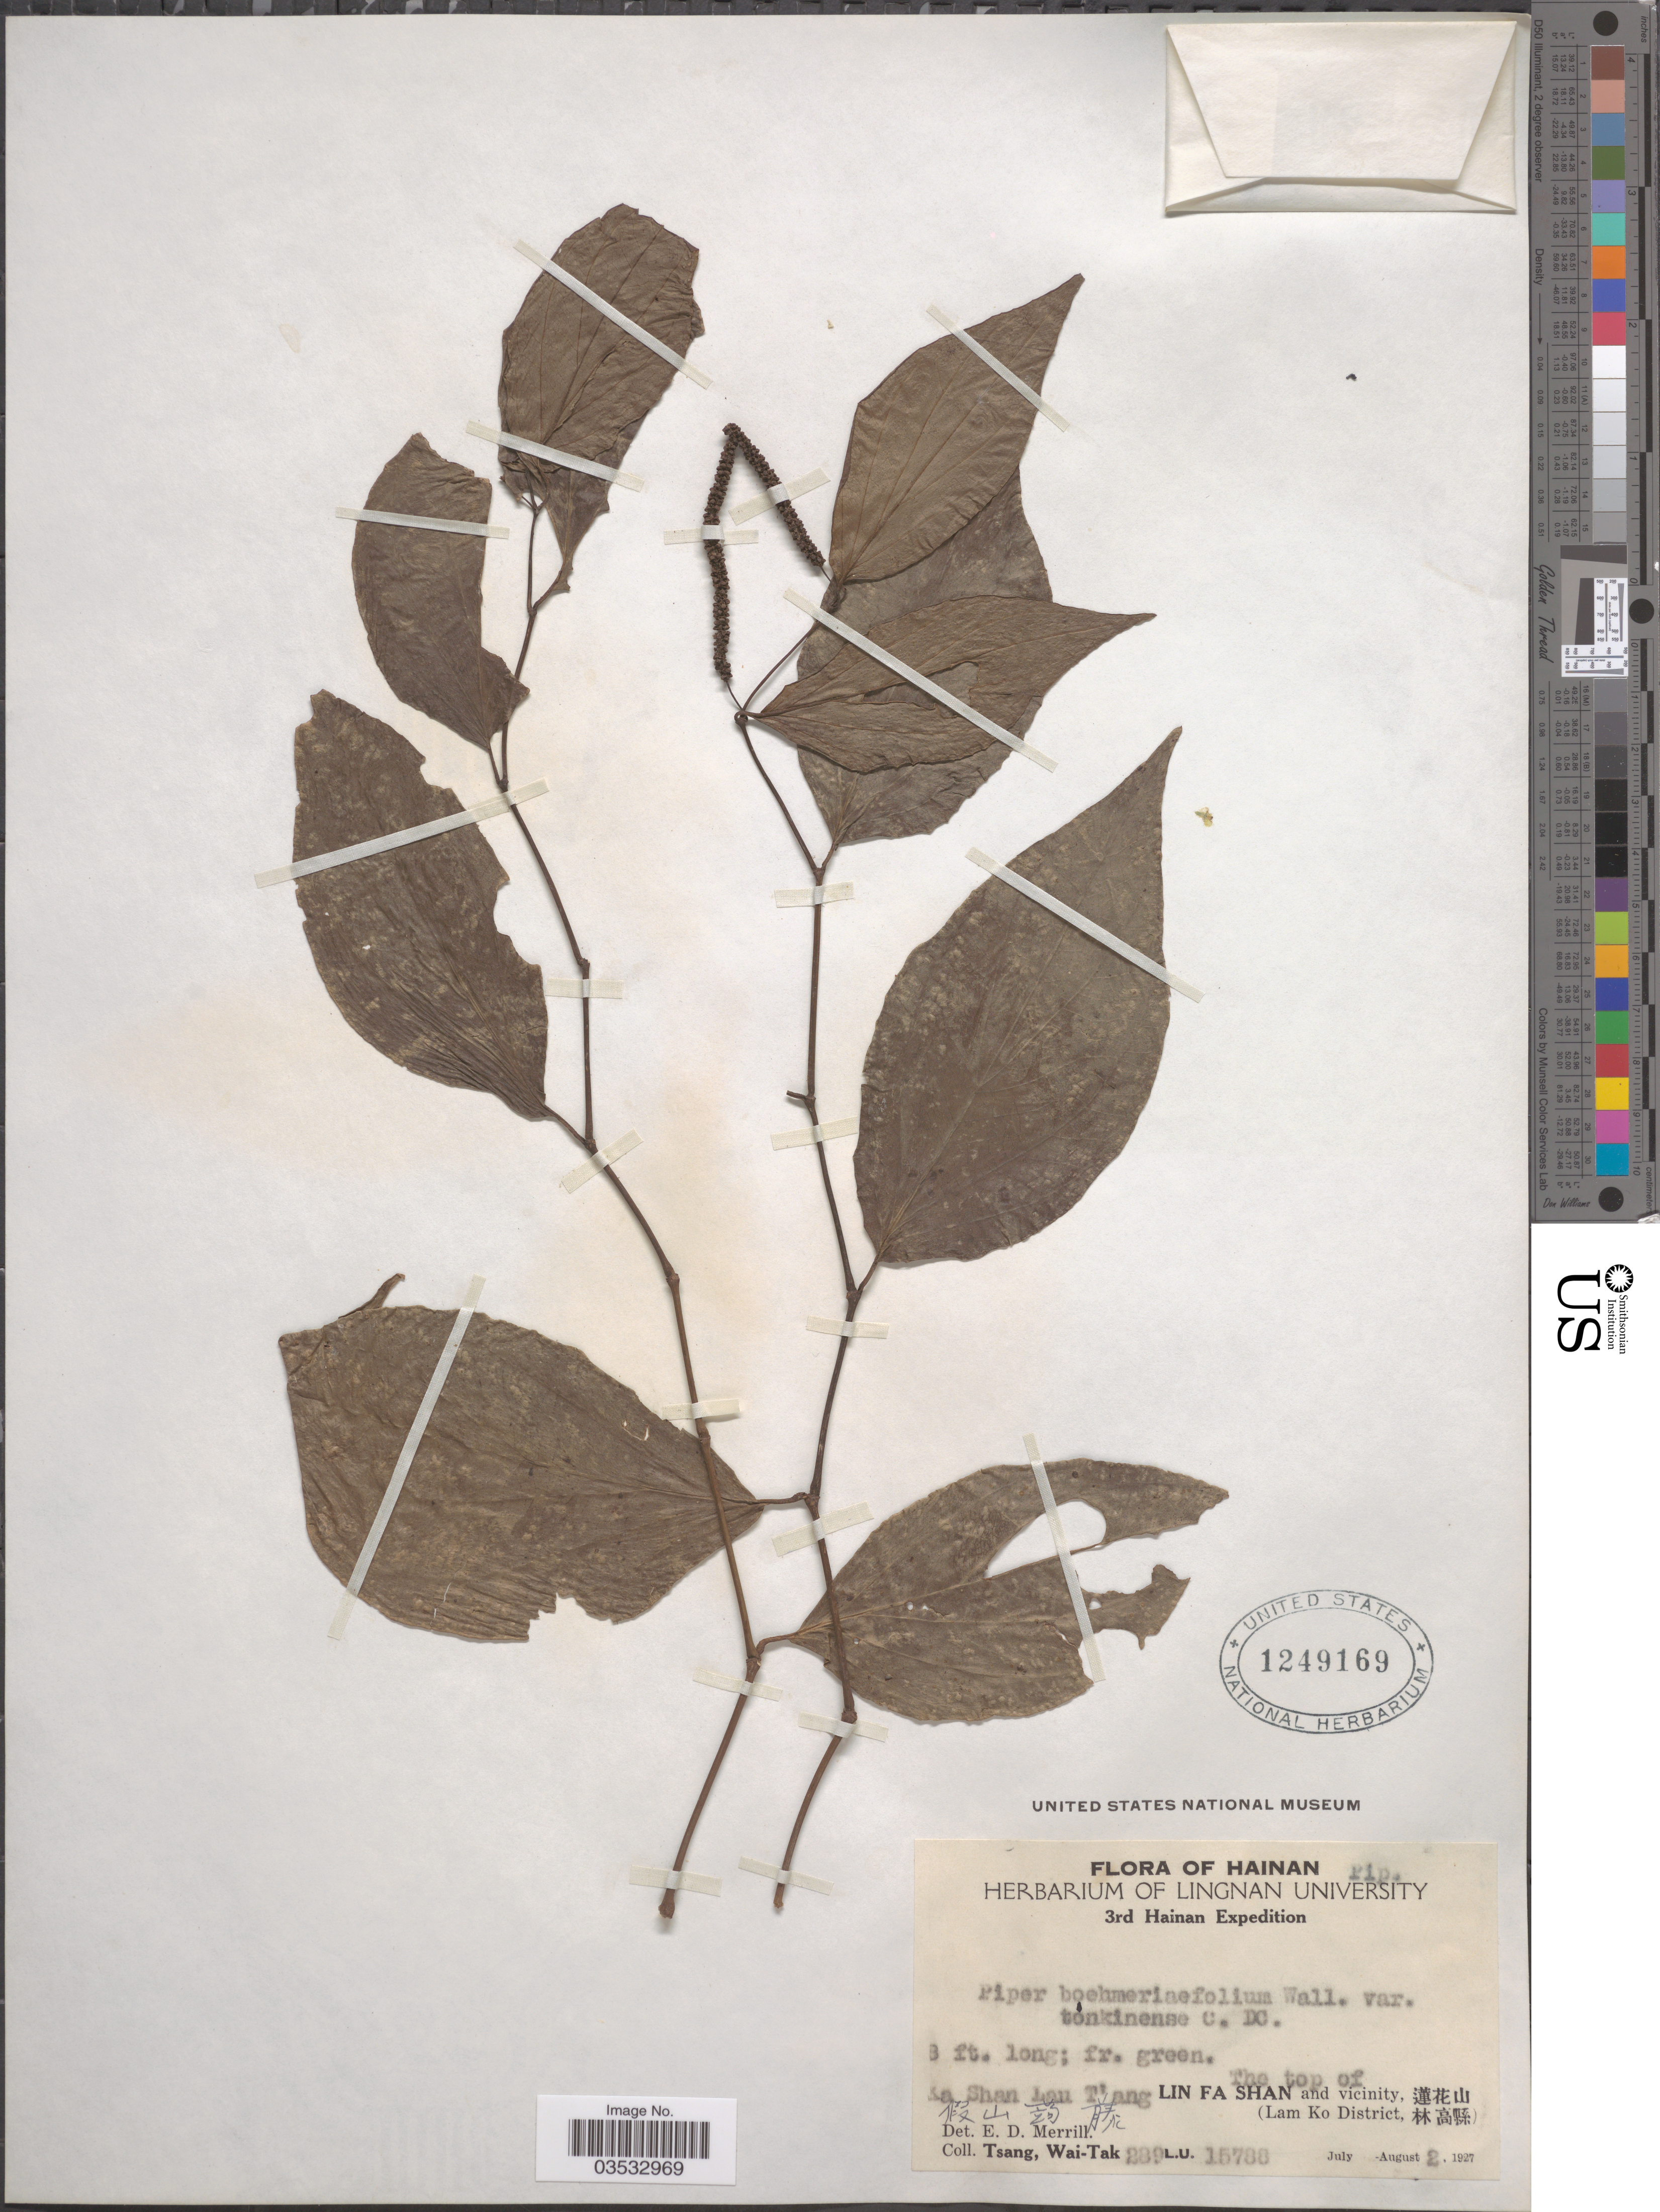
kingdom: Plantae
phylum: Tracheophyta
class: Magnoliopsida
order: Piperales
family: Piperaceae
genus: Piper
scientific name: Piper boehmeriifolium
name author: (Miq.) C. DC. ex Wall.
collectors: W. T. Tsang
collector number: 289L.U.15788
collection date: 1927-08-02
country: China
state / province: Hainan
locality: The top of Ka Shan Lau T'ang. Lin Fa Shan and vicinity, X. (Lam Ko Distritct).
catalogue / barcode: US 1249169